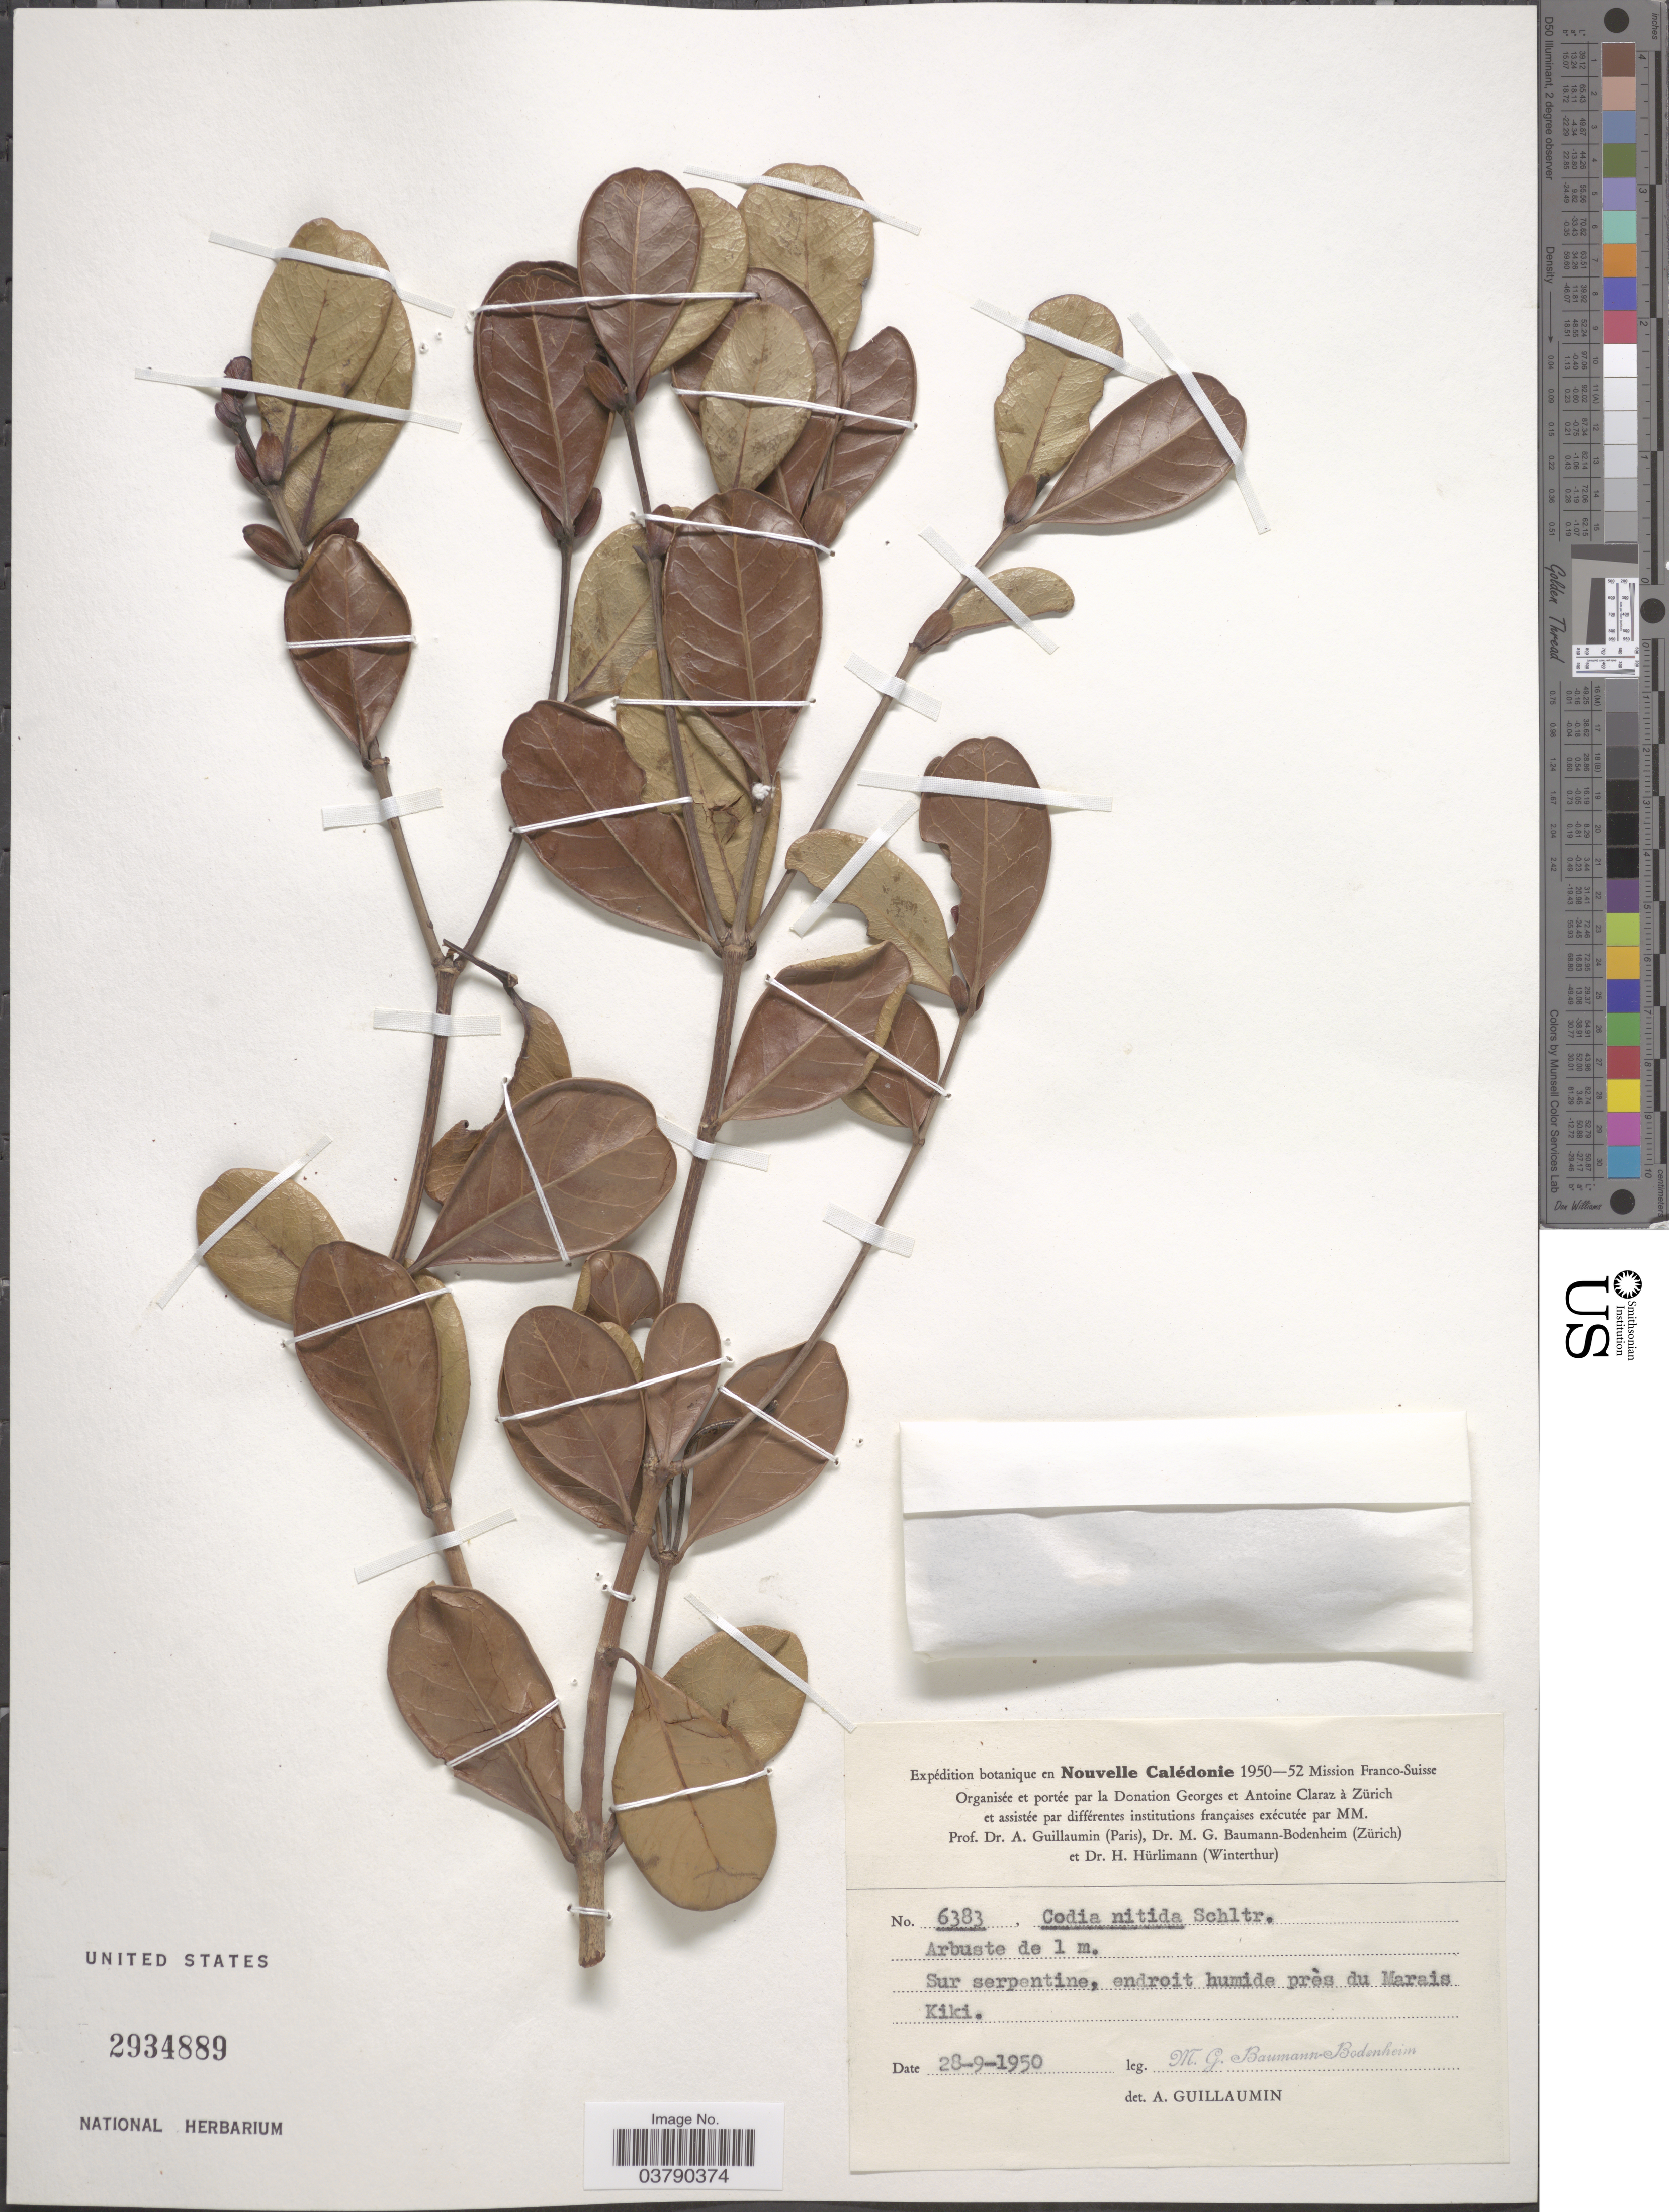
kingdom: Plantae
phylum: Tracheophyta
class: Magnoliopsida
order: Oxalidales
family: Cunoniaceae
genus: Codia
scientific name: Codia nitida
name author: Schltr.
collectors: M. G. Baumann-Bodenheim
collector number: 6383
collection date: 1950-09-28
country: New Caledonia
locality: Nouvelle Calédonie. Sur serpentine, endroit humide près du Marais Kiki.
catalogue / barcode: US 2934889